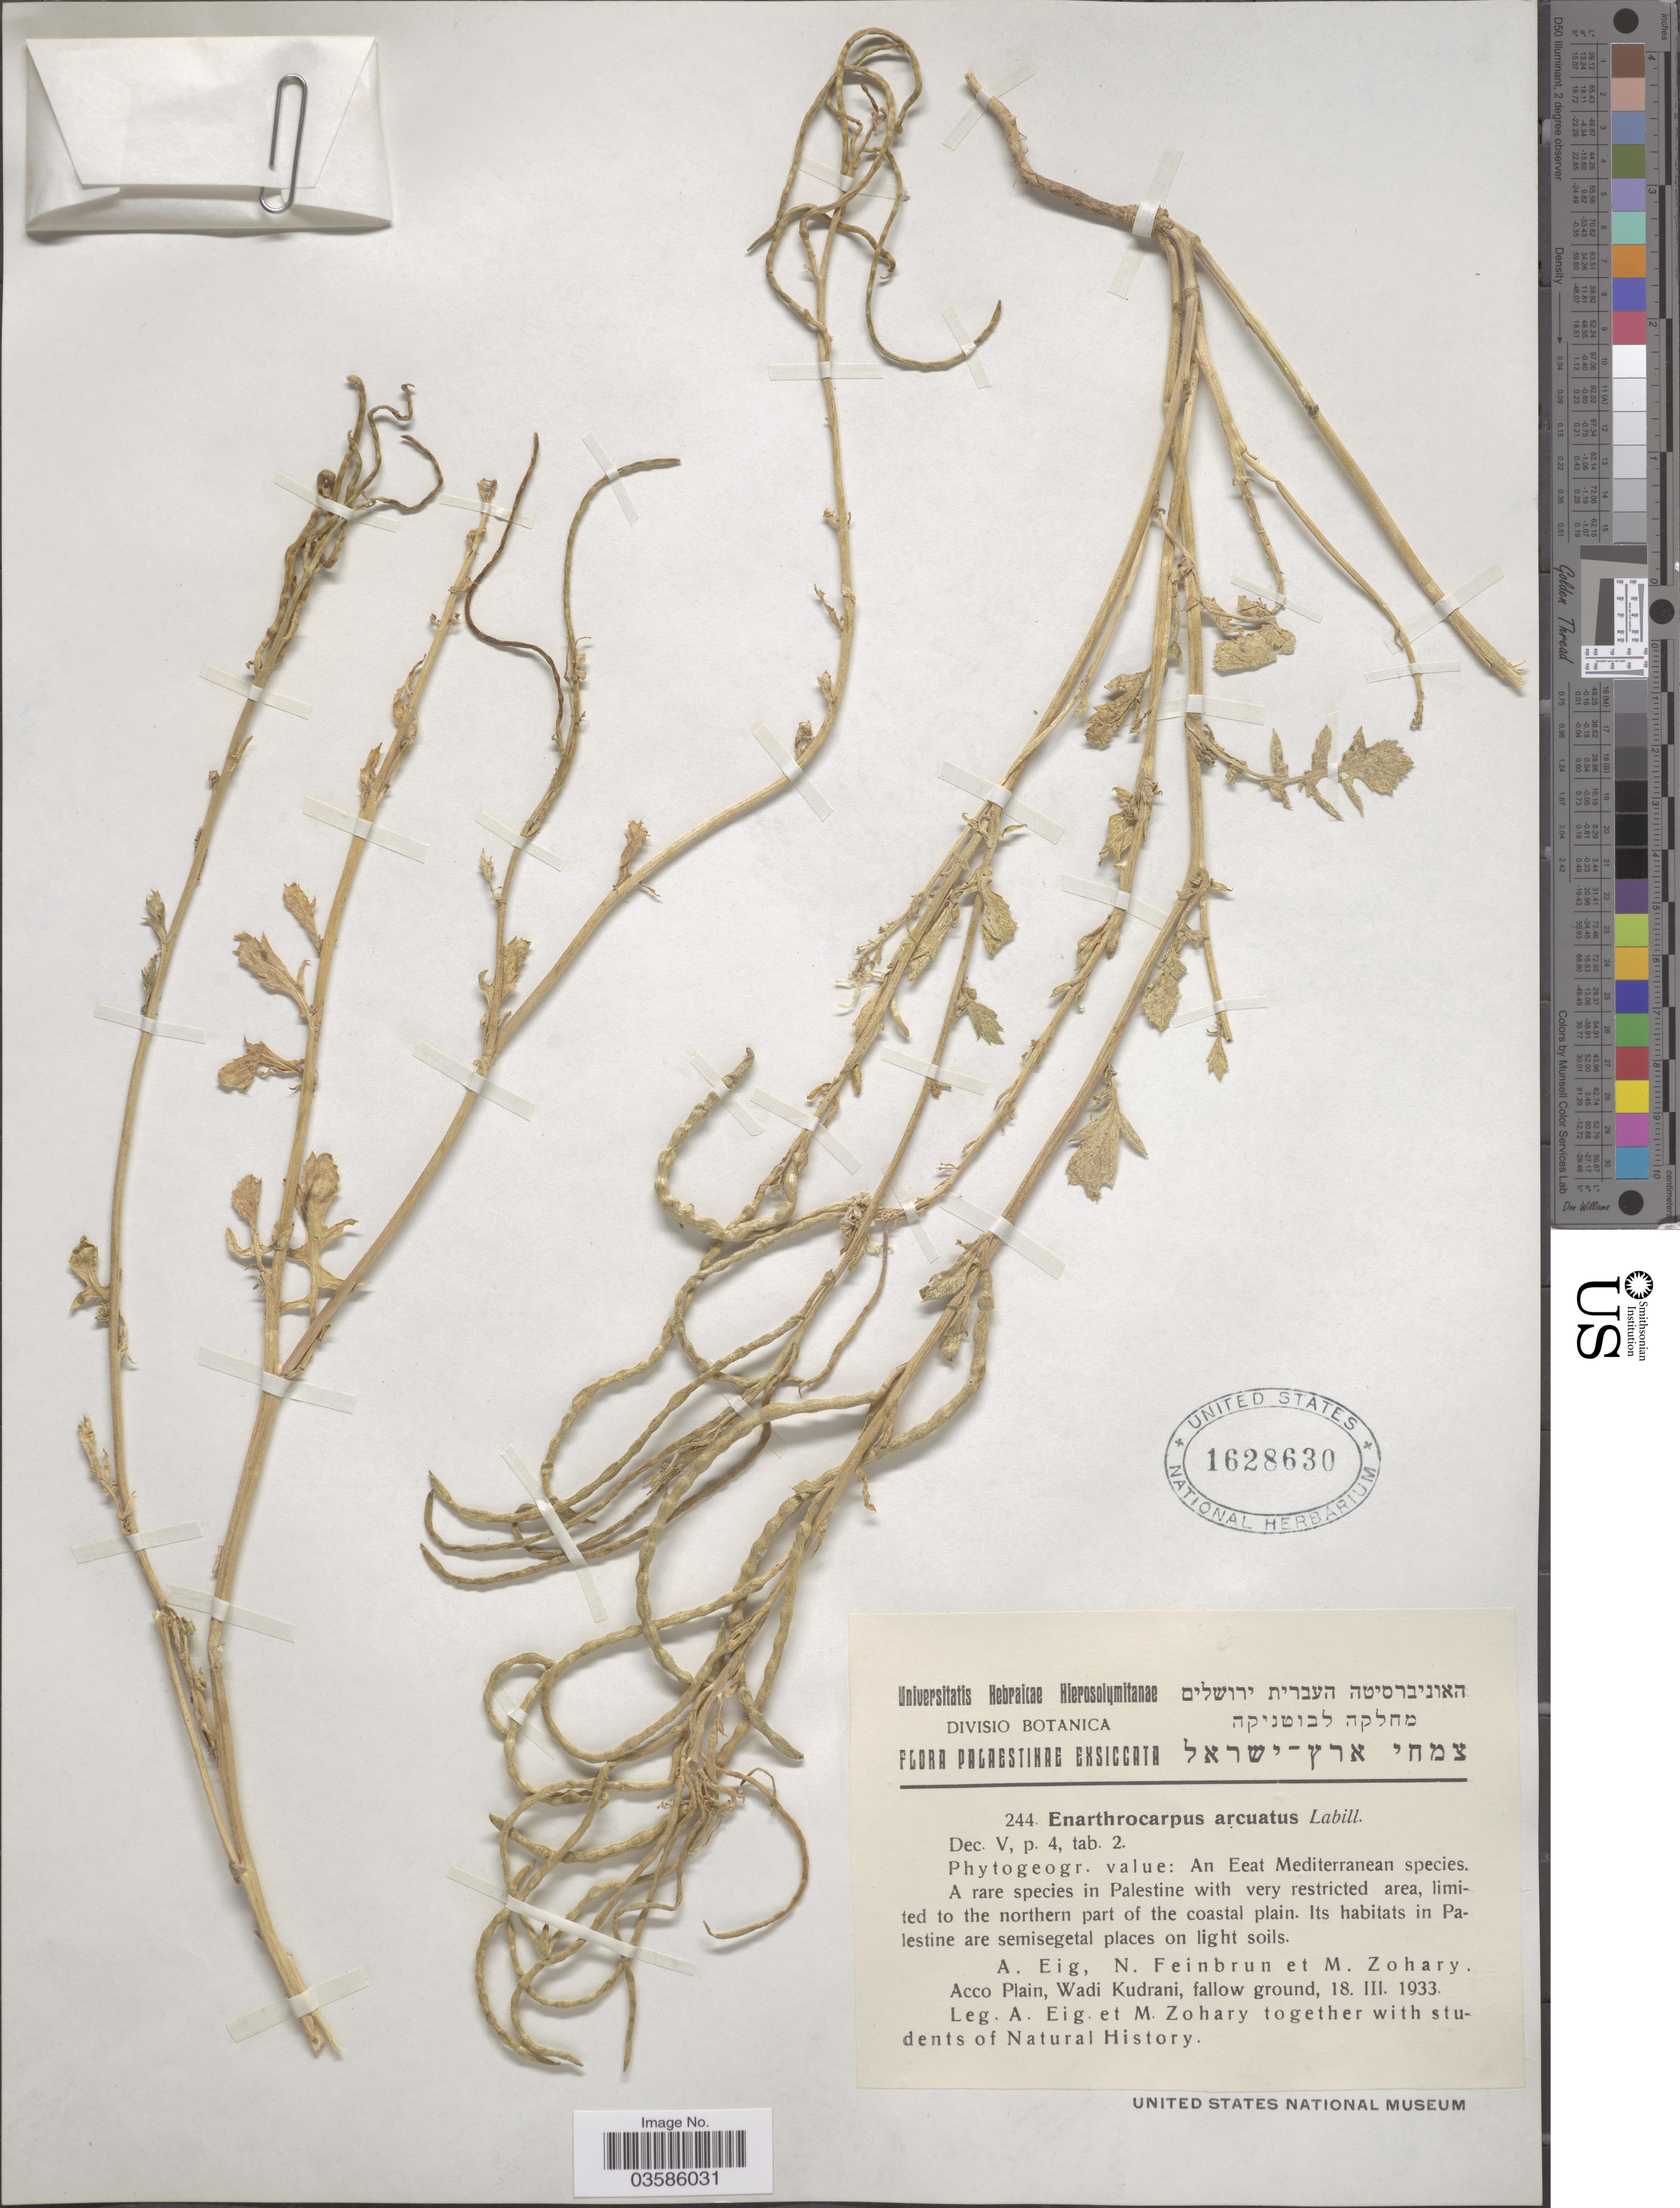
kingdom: Plantae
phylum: Tracheophyta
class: Magnoliopsida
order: Brassicales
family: Brassicaceae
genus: Enarthrocarpus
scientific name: Enarthrocarpus arcuatus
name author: Labill.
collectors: A. Eig & M. Zohary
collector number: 244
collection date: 1933-03-18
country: Israel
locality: Palæstinæ. Acco Plain, Wadi Kudrani, fallow ground.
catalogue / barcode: US 1628630